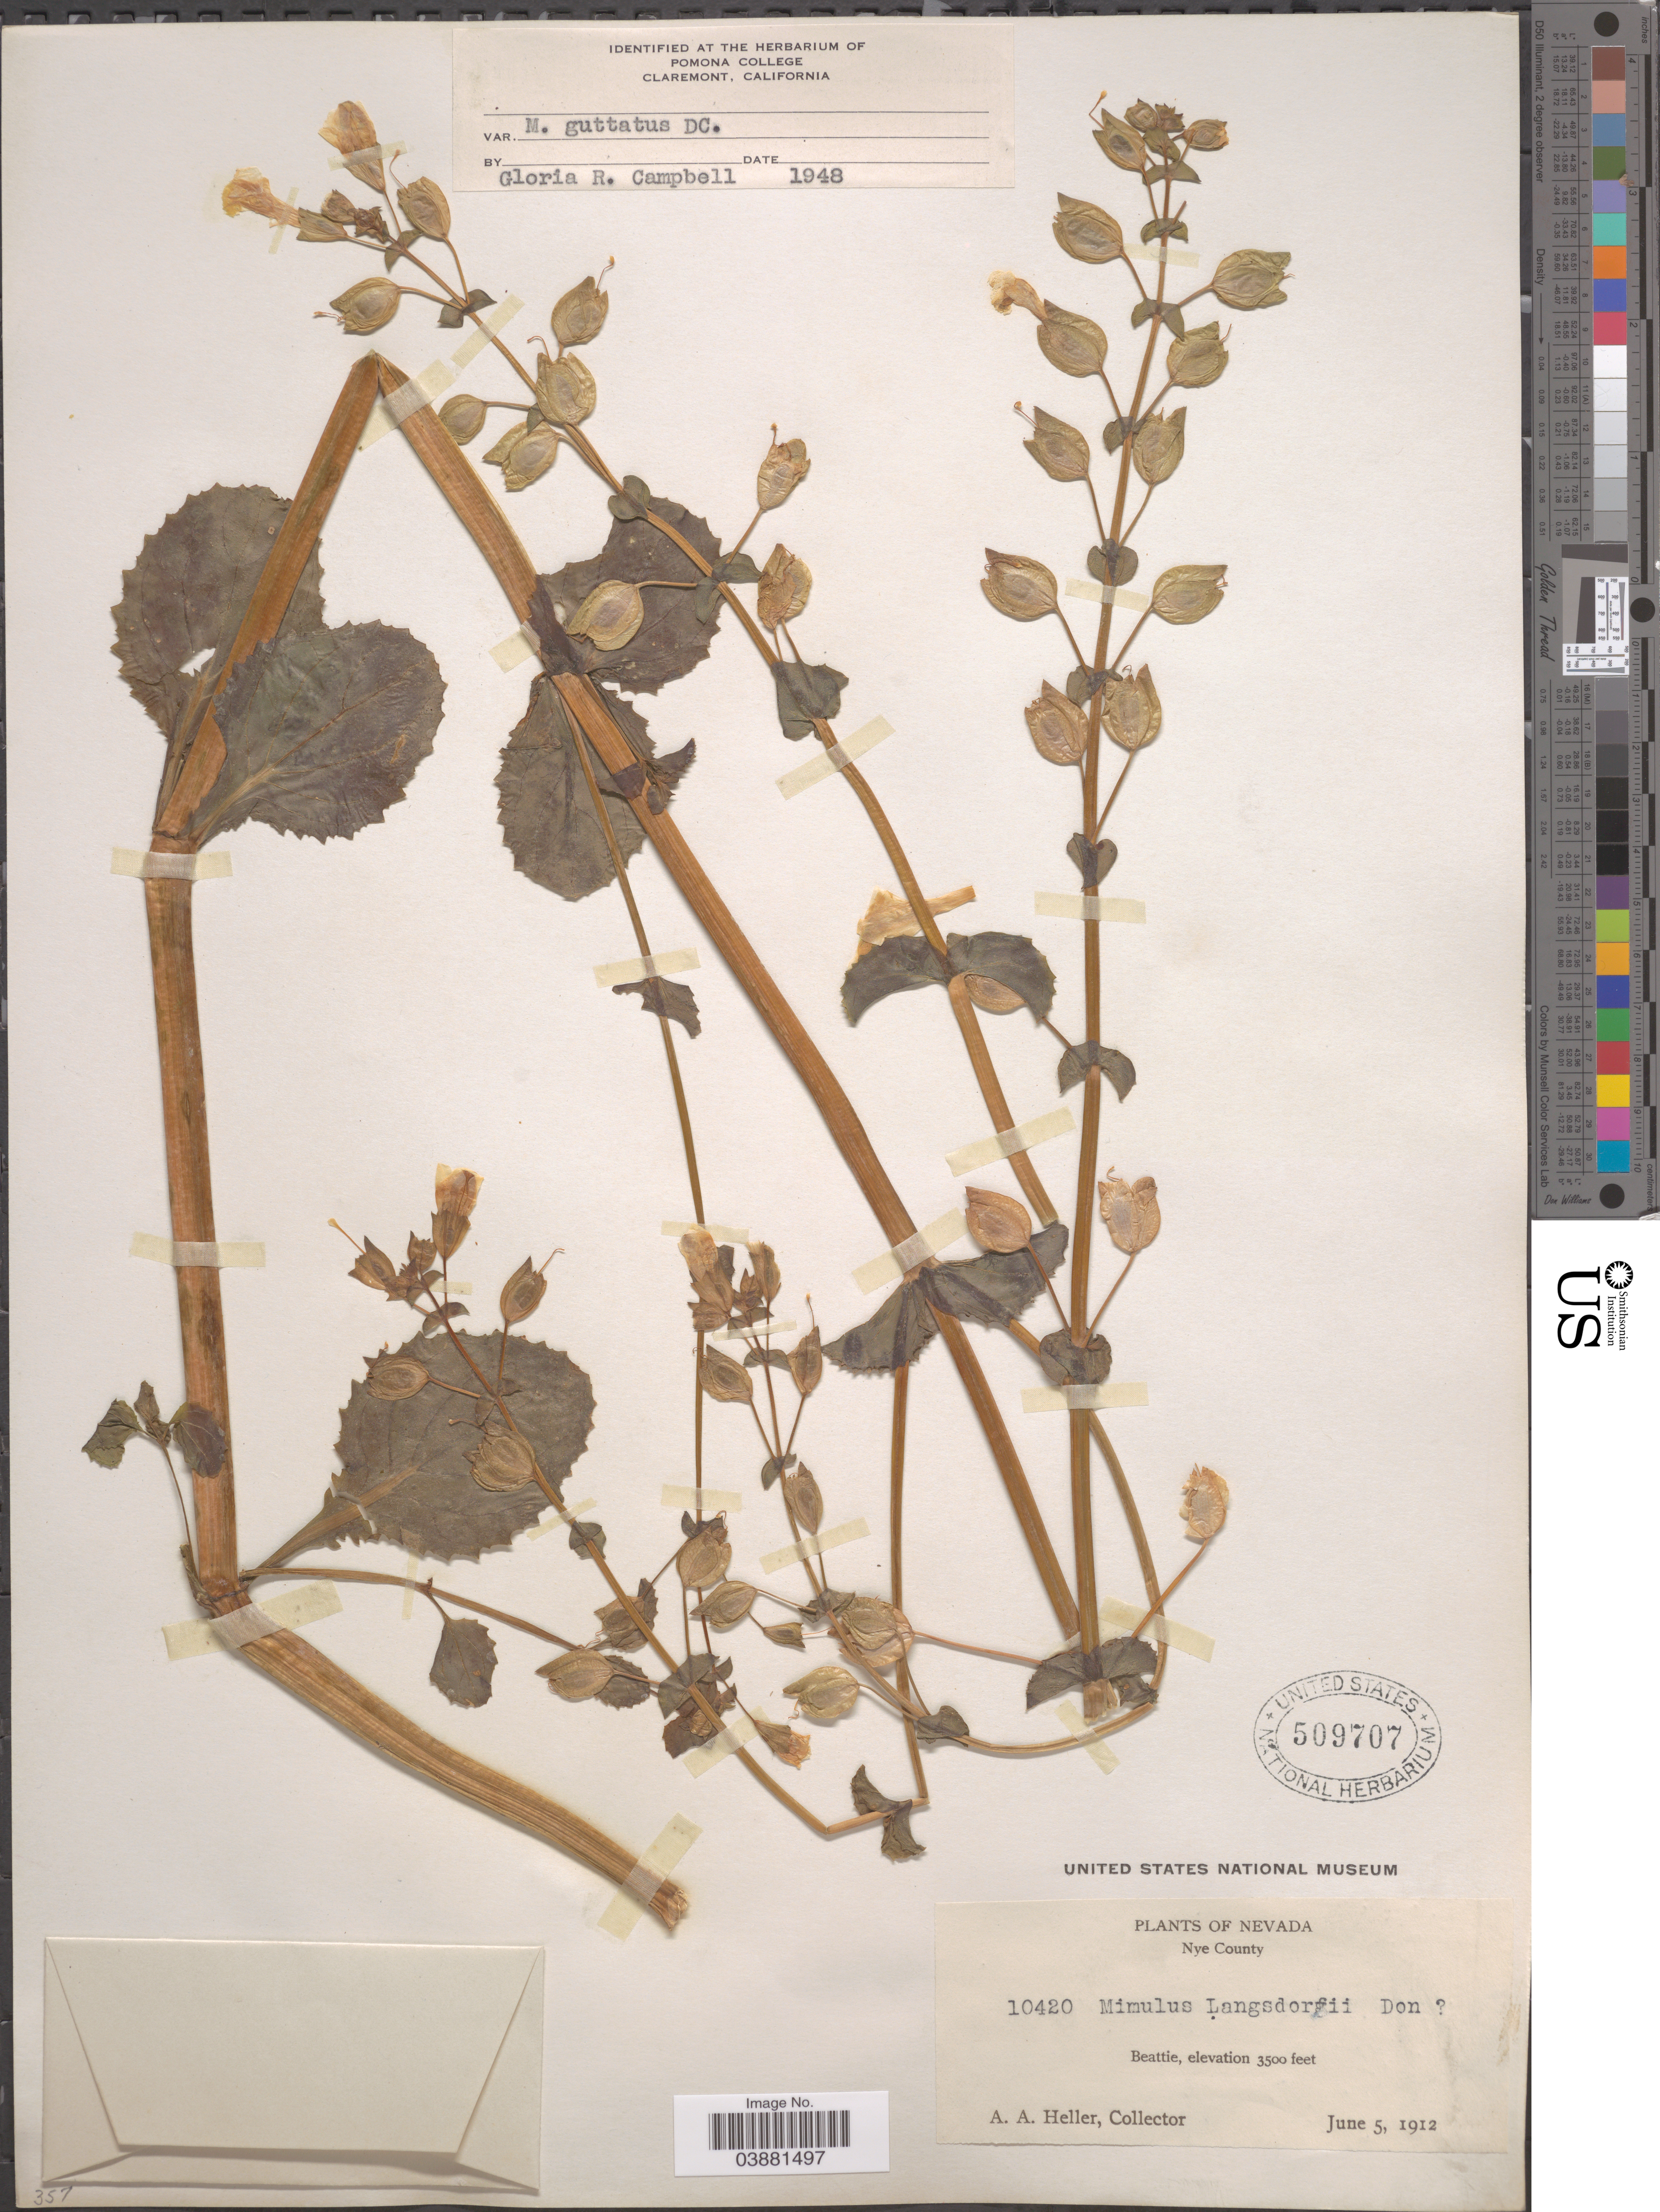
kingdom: Plantae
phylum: Tracheophyta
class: Magnoliopsida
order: Lamiales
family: Phrymaceae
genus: Mimulus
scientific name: Mimulus guttatus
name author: DC.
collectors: A. A. Heller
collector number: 10420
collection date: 1912-06-05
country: United States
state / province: Nevada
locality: Nye County. Beattie.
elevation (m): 1067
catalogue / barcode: US 509707